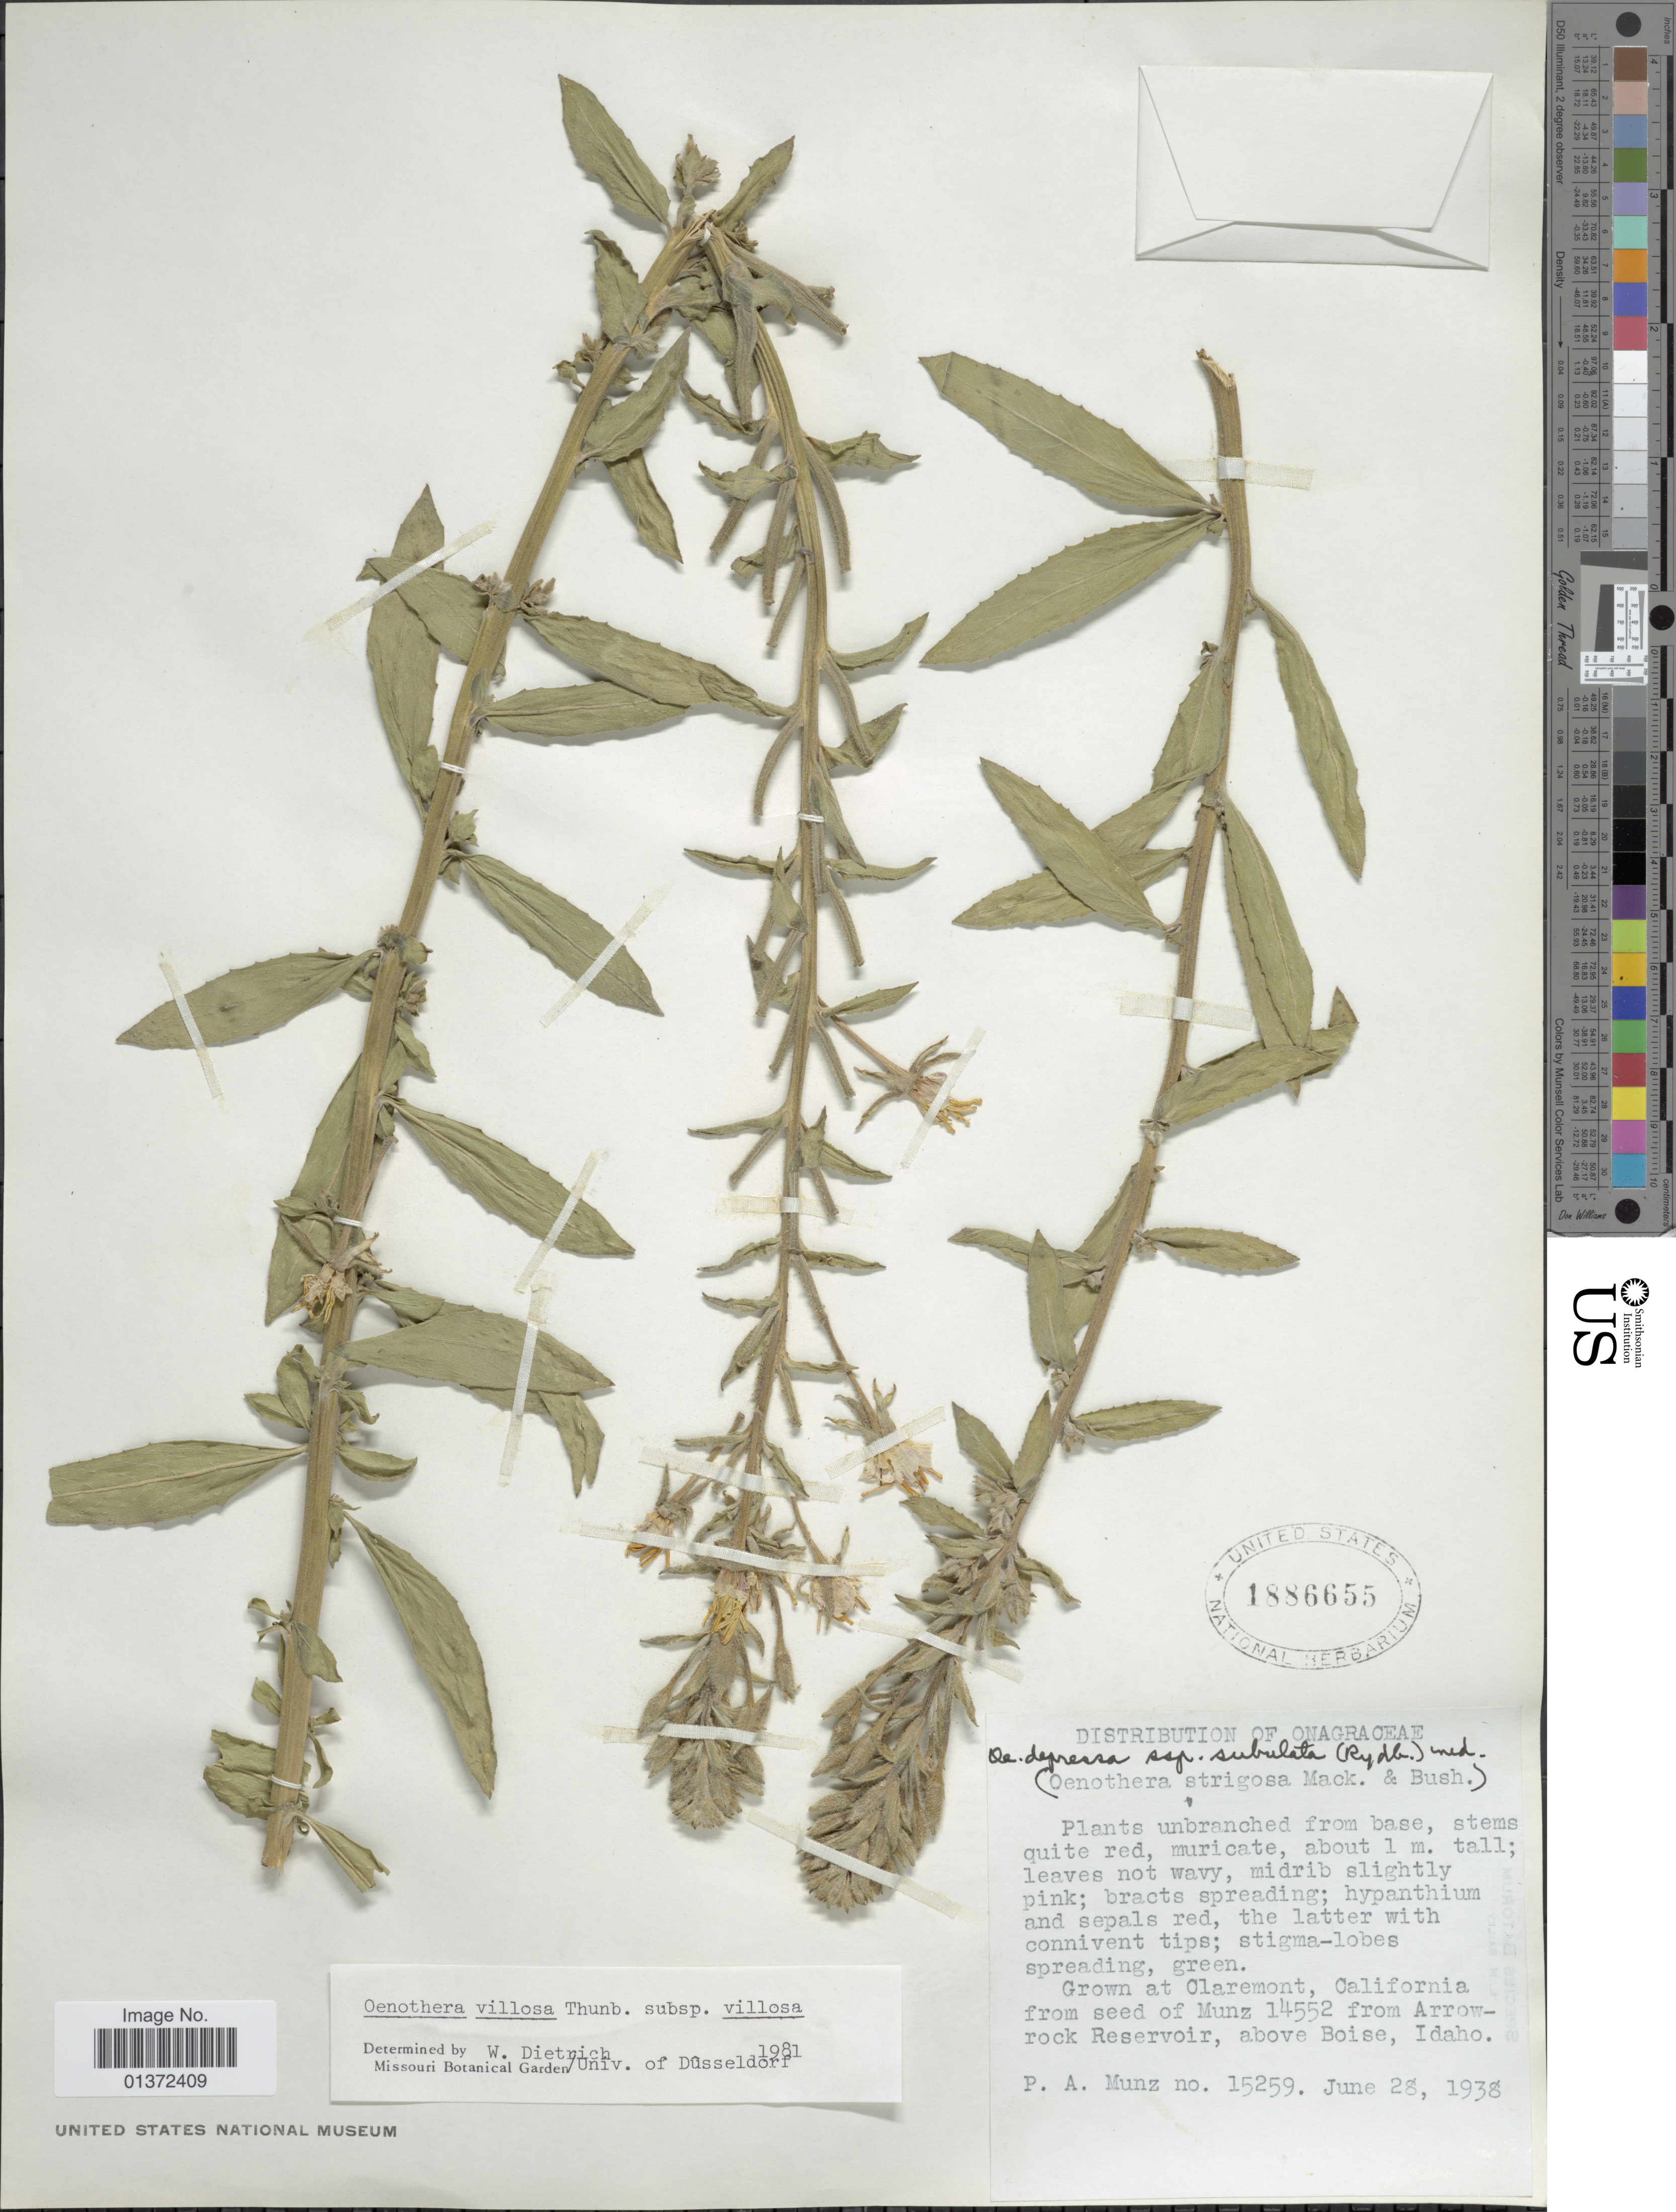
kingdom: Plantae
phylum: Tracheophyta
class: Magnoliopsida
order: Myrtales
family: Onagraceae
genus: Oenothera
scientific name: Oenothera villosa subsp. villosa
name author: Thunb.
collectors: P. A. Munz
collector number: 15259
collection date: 1938-06-28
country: United States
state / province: California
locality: Claremont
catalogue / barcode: US 1886655